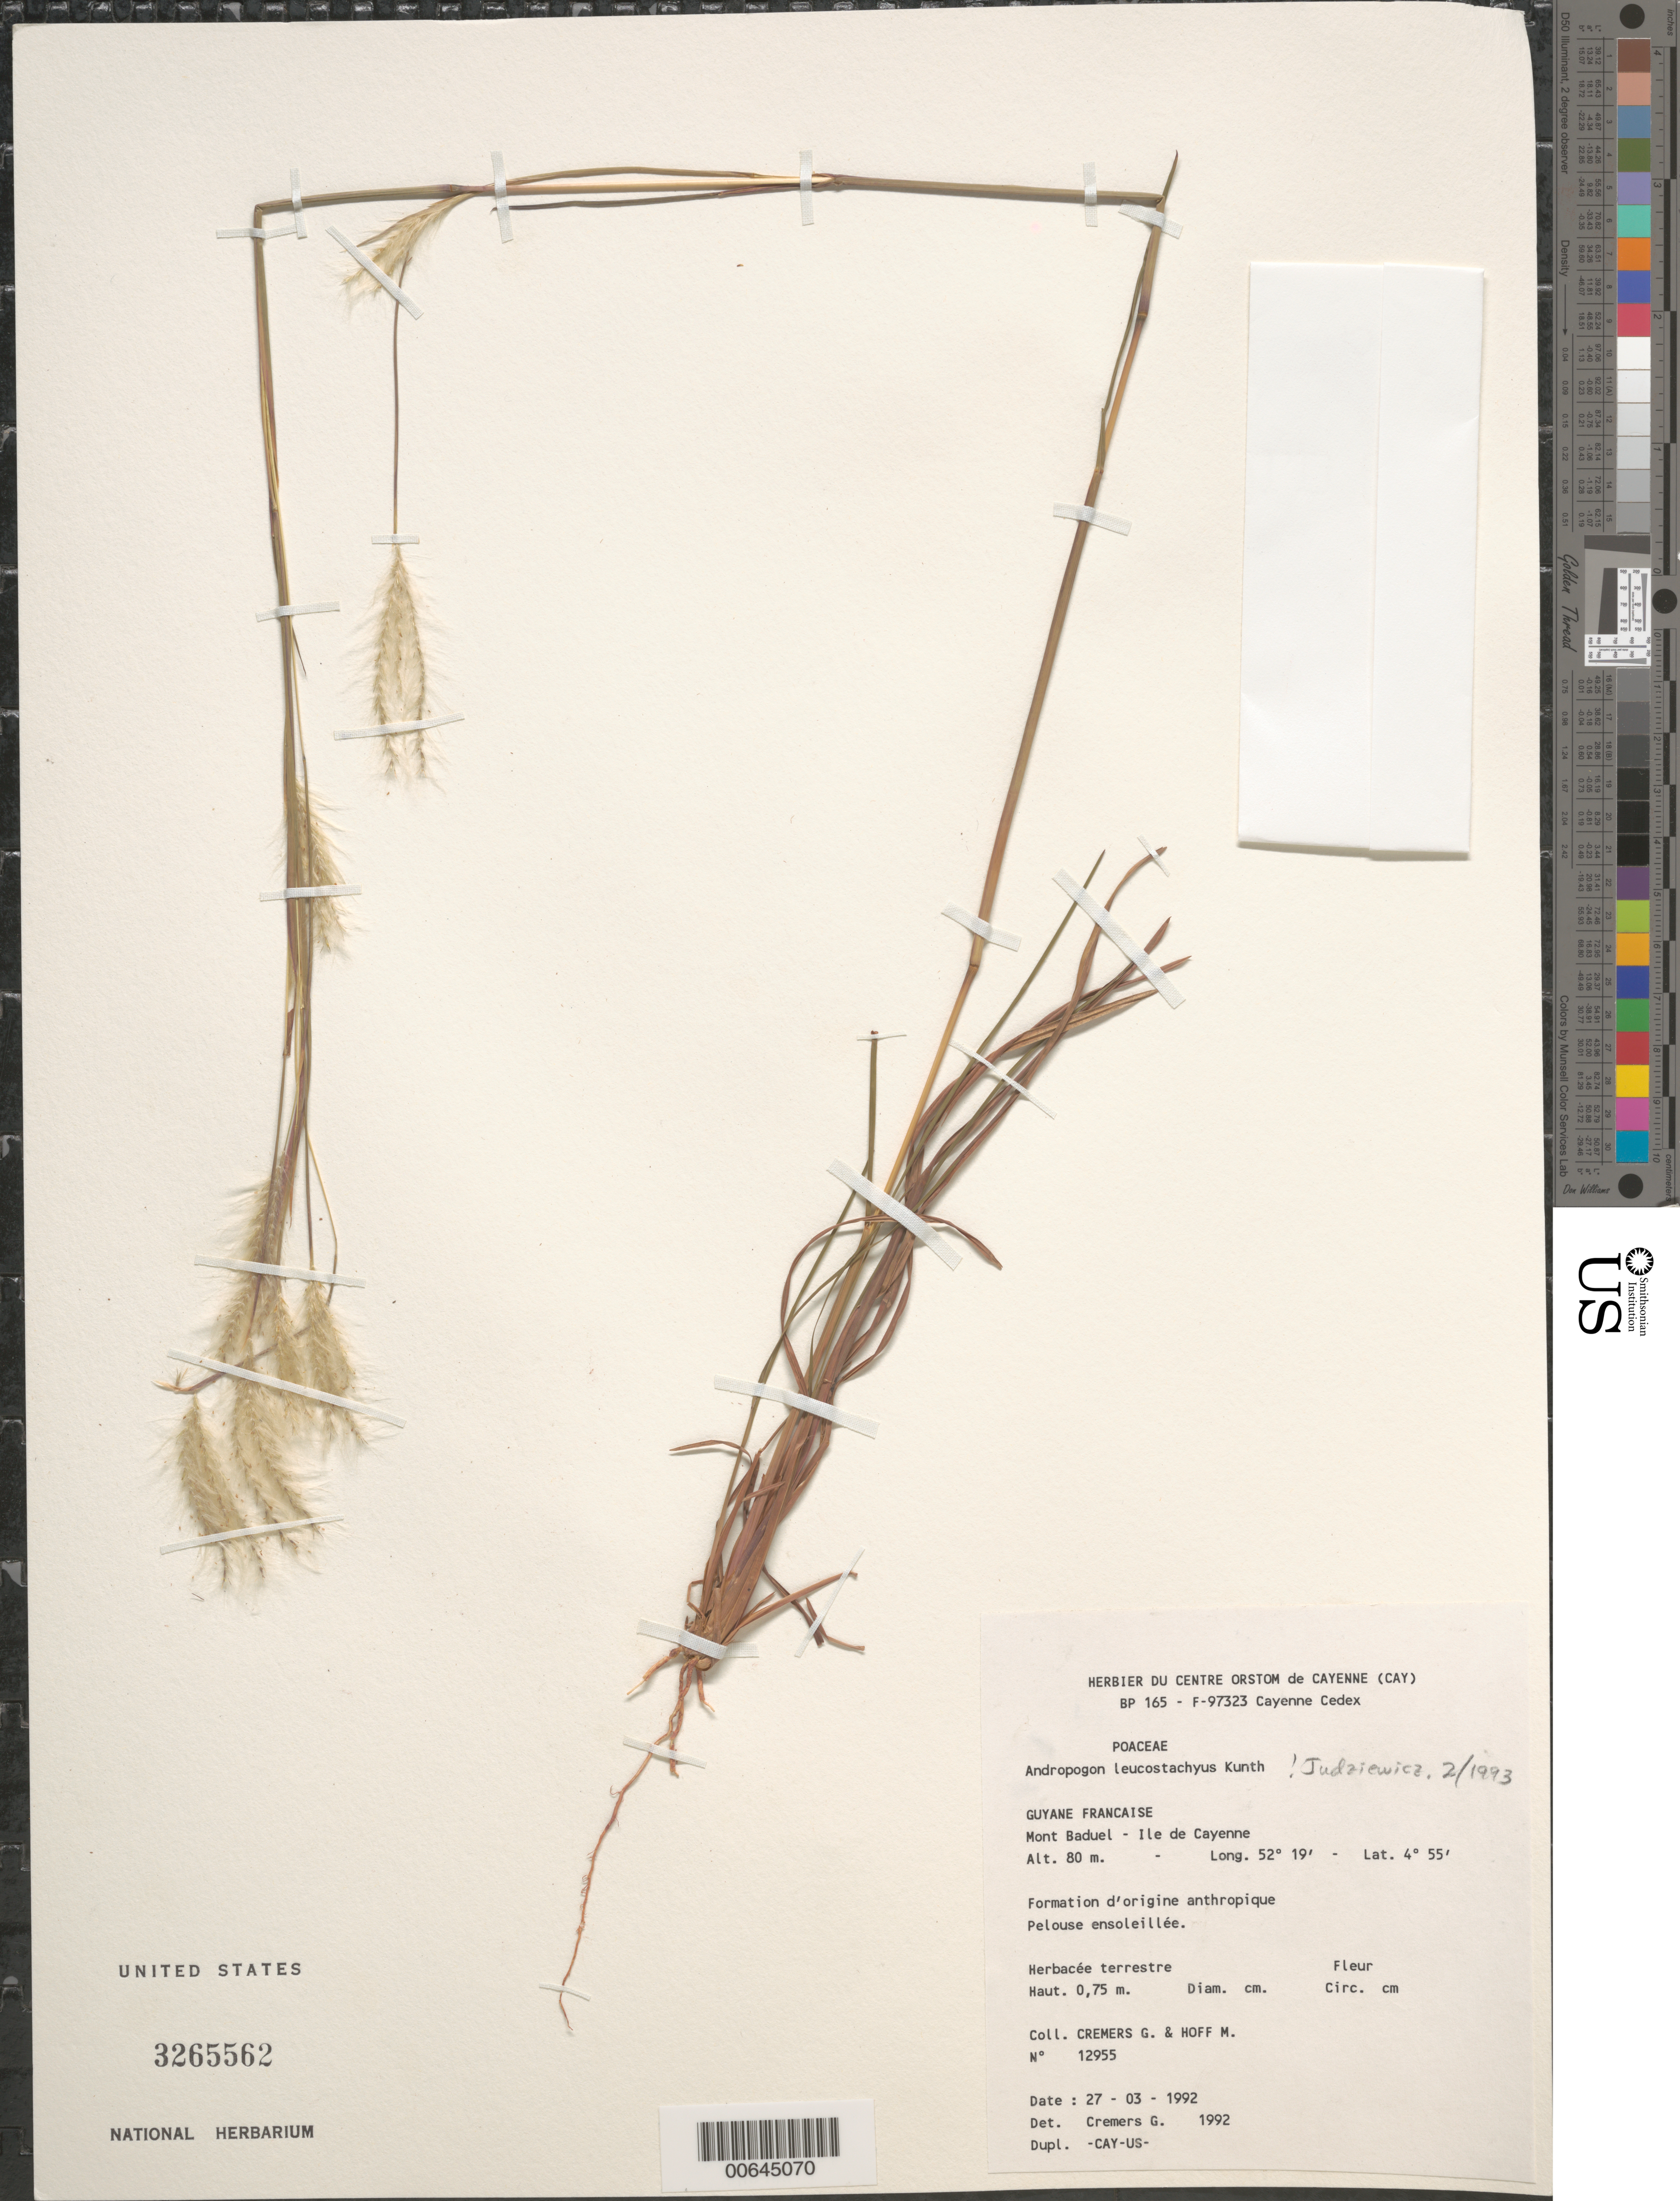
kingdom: Plantae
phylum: Tracheophyta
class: Liliopsida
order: Poales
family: Poaceae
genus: Andropogon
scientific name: Andropogon leucostachyus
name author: Kunth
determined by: Judziewicz, E. J.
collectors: G. Cremers & M. Hoff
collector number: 12955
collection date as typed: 27-Mar-92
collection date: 1992-03-27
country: French Guiana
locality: Mont Baduel, Ile de Cayenne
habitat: Formation d'origine anthropique Endroits découverts ensoleillés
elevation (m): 80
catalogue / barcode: US 3265562